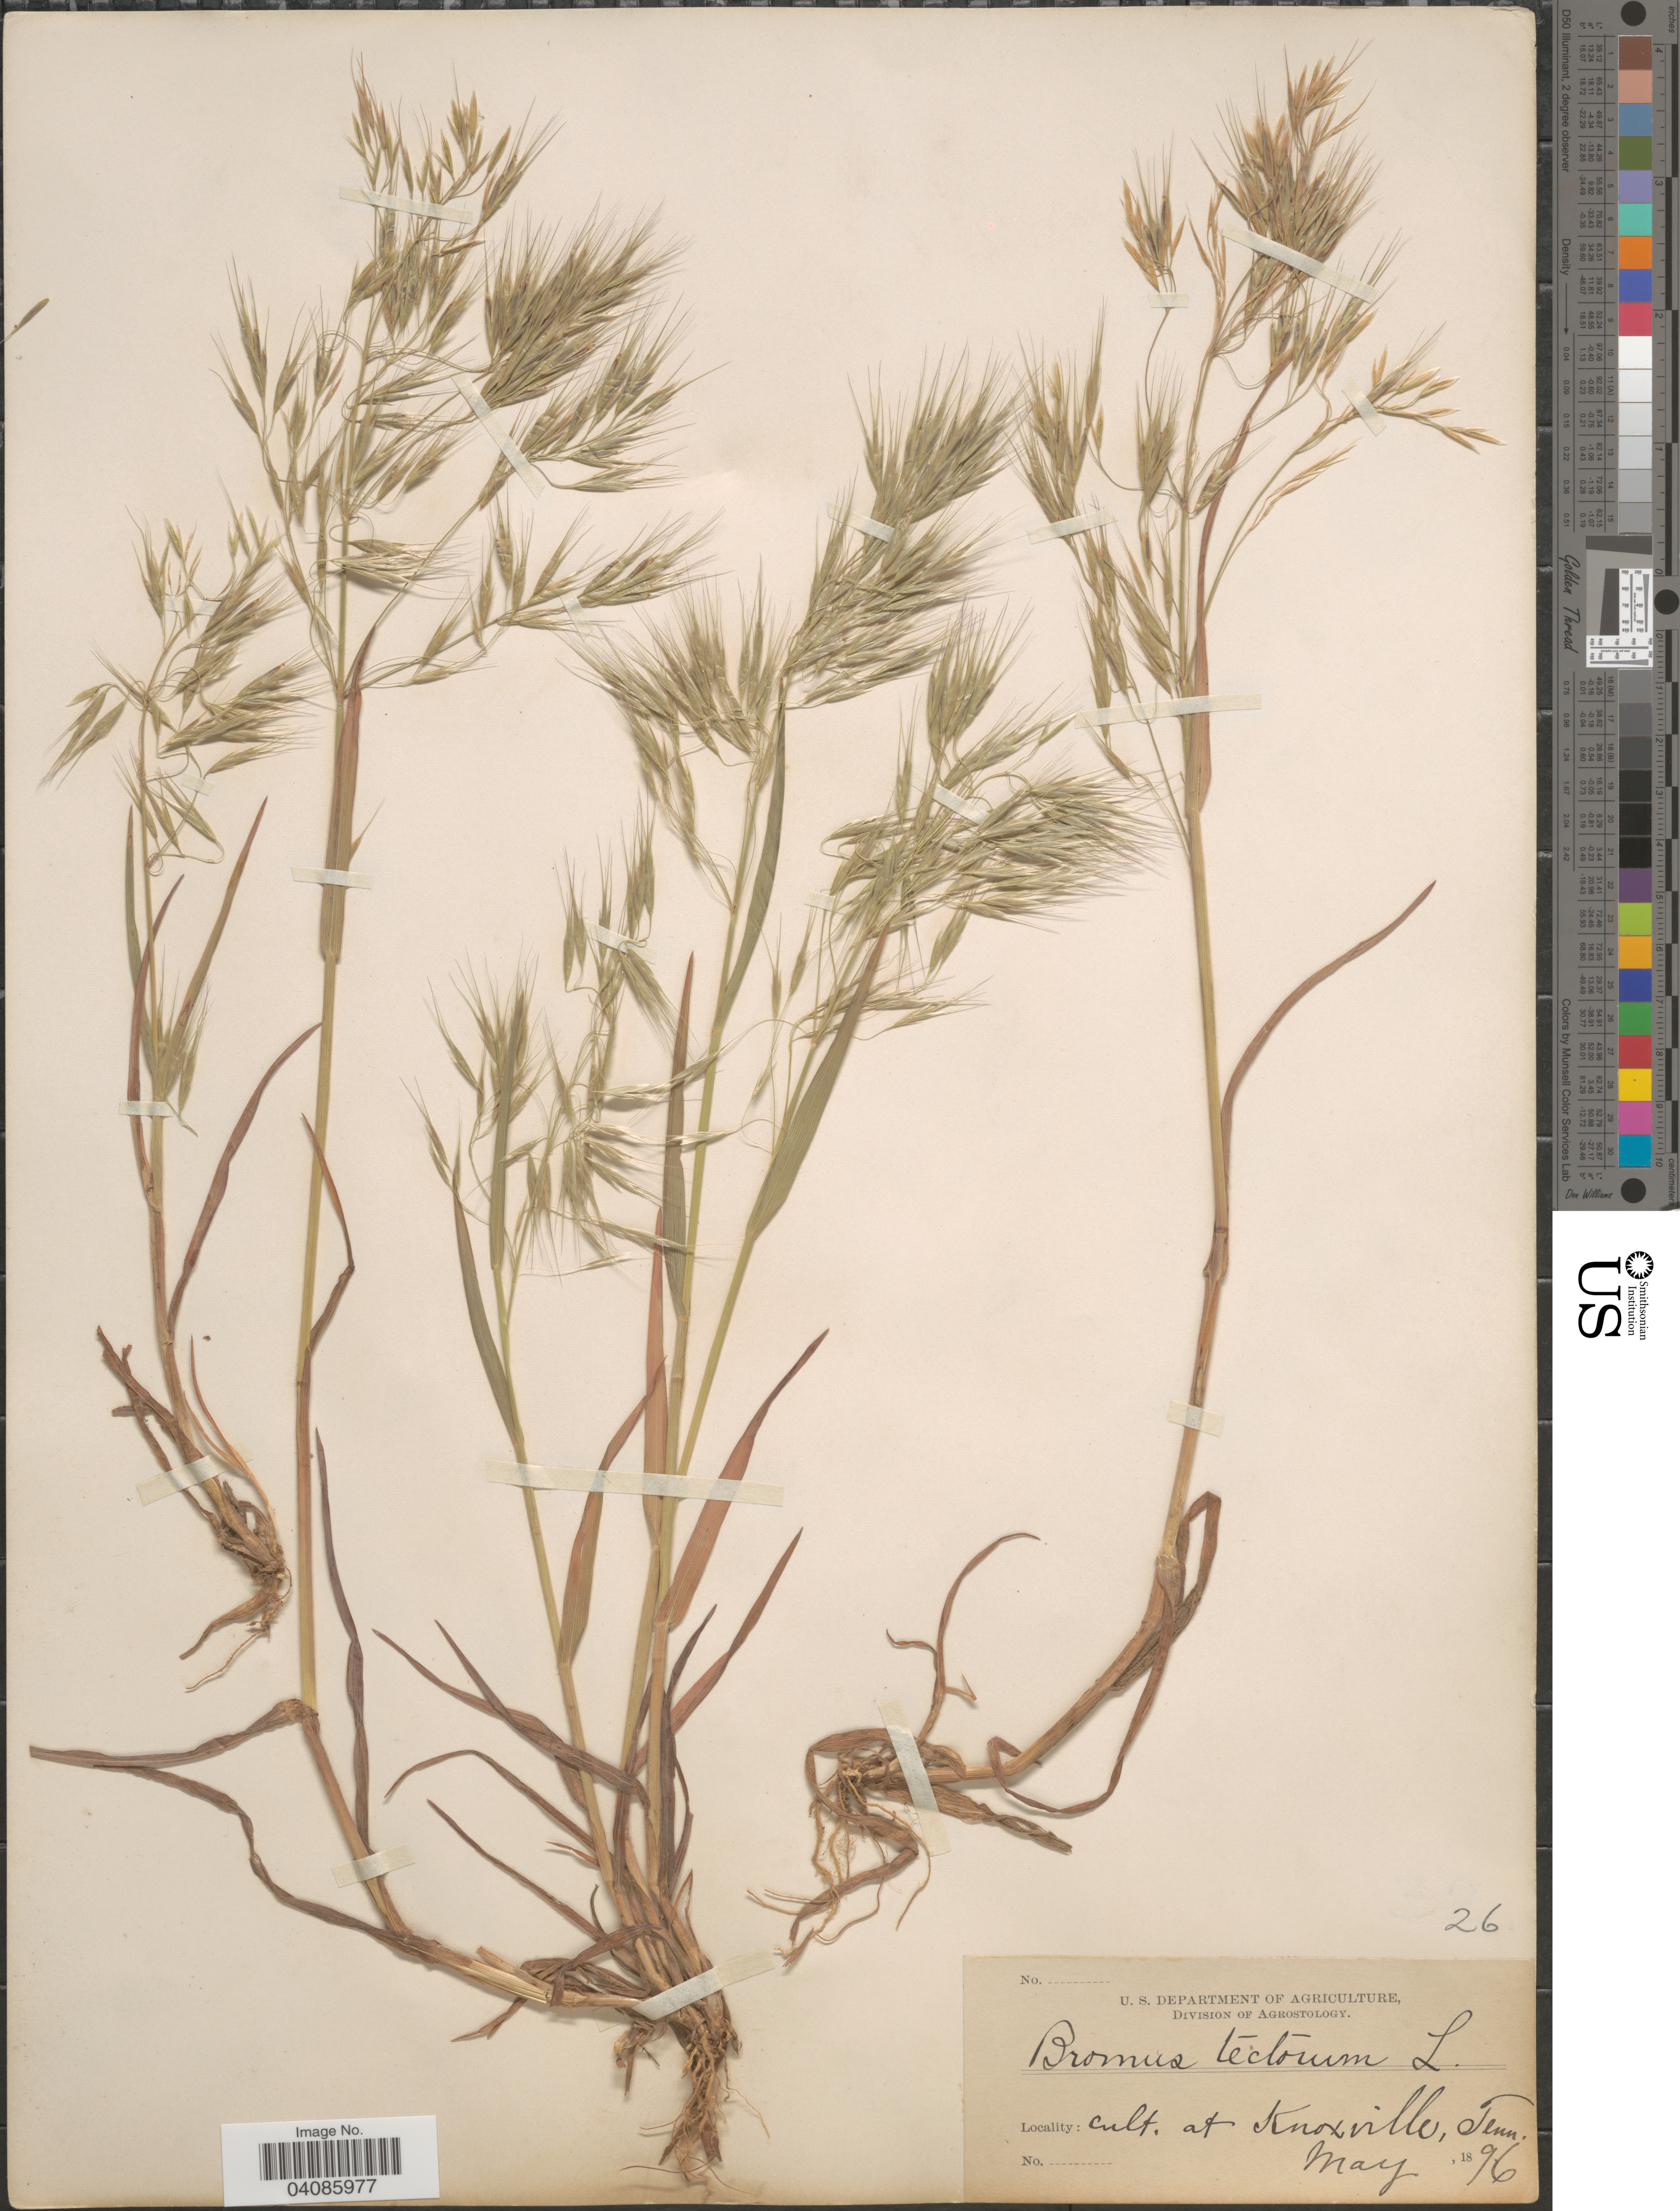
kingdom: Plantae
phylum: Tracheophyta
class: Liliopsida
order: Poales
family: Poaceae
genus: Bromus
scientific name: Bromus tectorum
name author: L.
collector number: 26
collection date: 1896-05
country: United States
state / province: Tennessee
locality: Cult. at Knoxville.